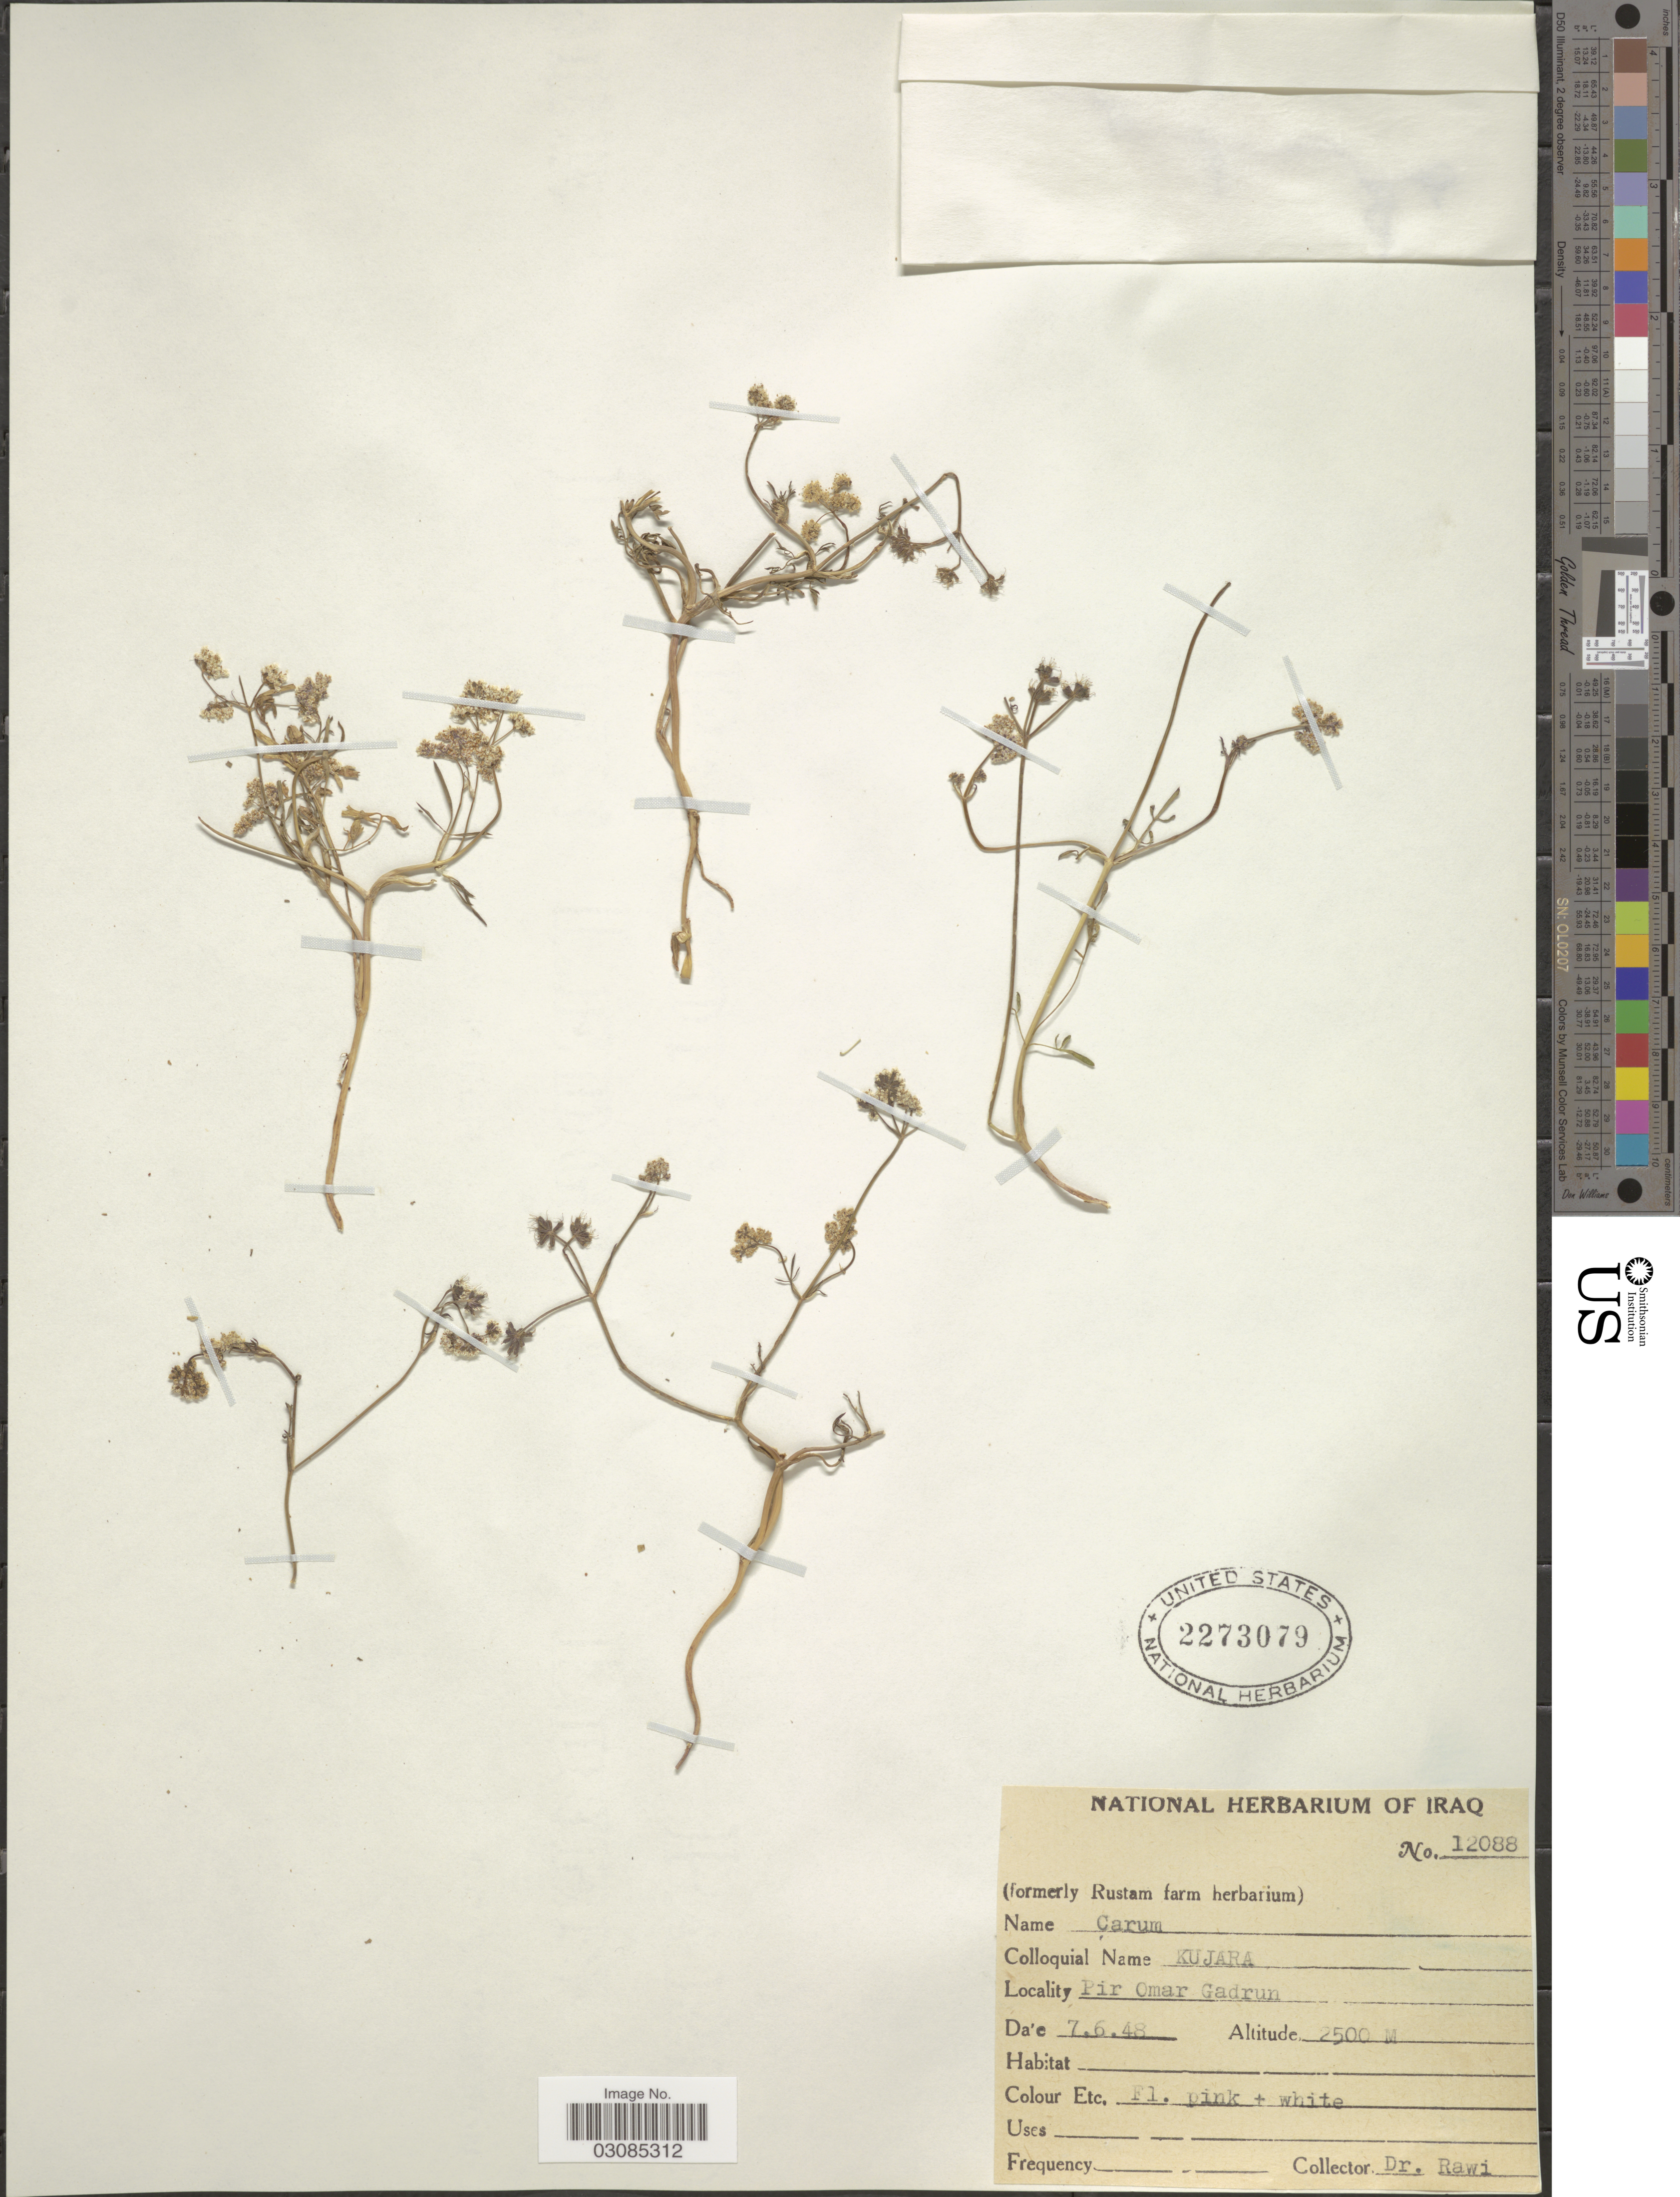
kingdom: Plantae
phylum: Tracheophyta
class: Magnoliopsida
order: Apiales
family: Apiaceae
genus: Carum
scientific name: Carum sp.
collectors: -. Rawi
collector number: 12088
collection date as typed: Transcribed d/m/y: 7/6/48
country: Iraq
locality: Pir Omar Gadrun.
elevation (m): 2500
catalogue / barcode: US 2273079